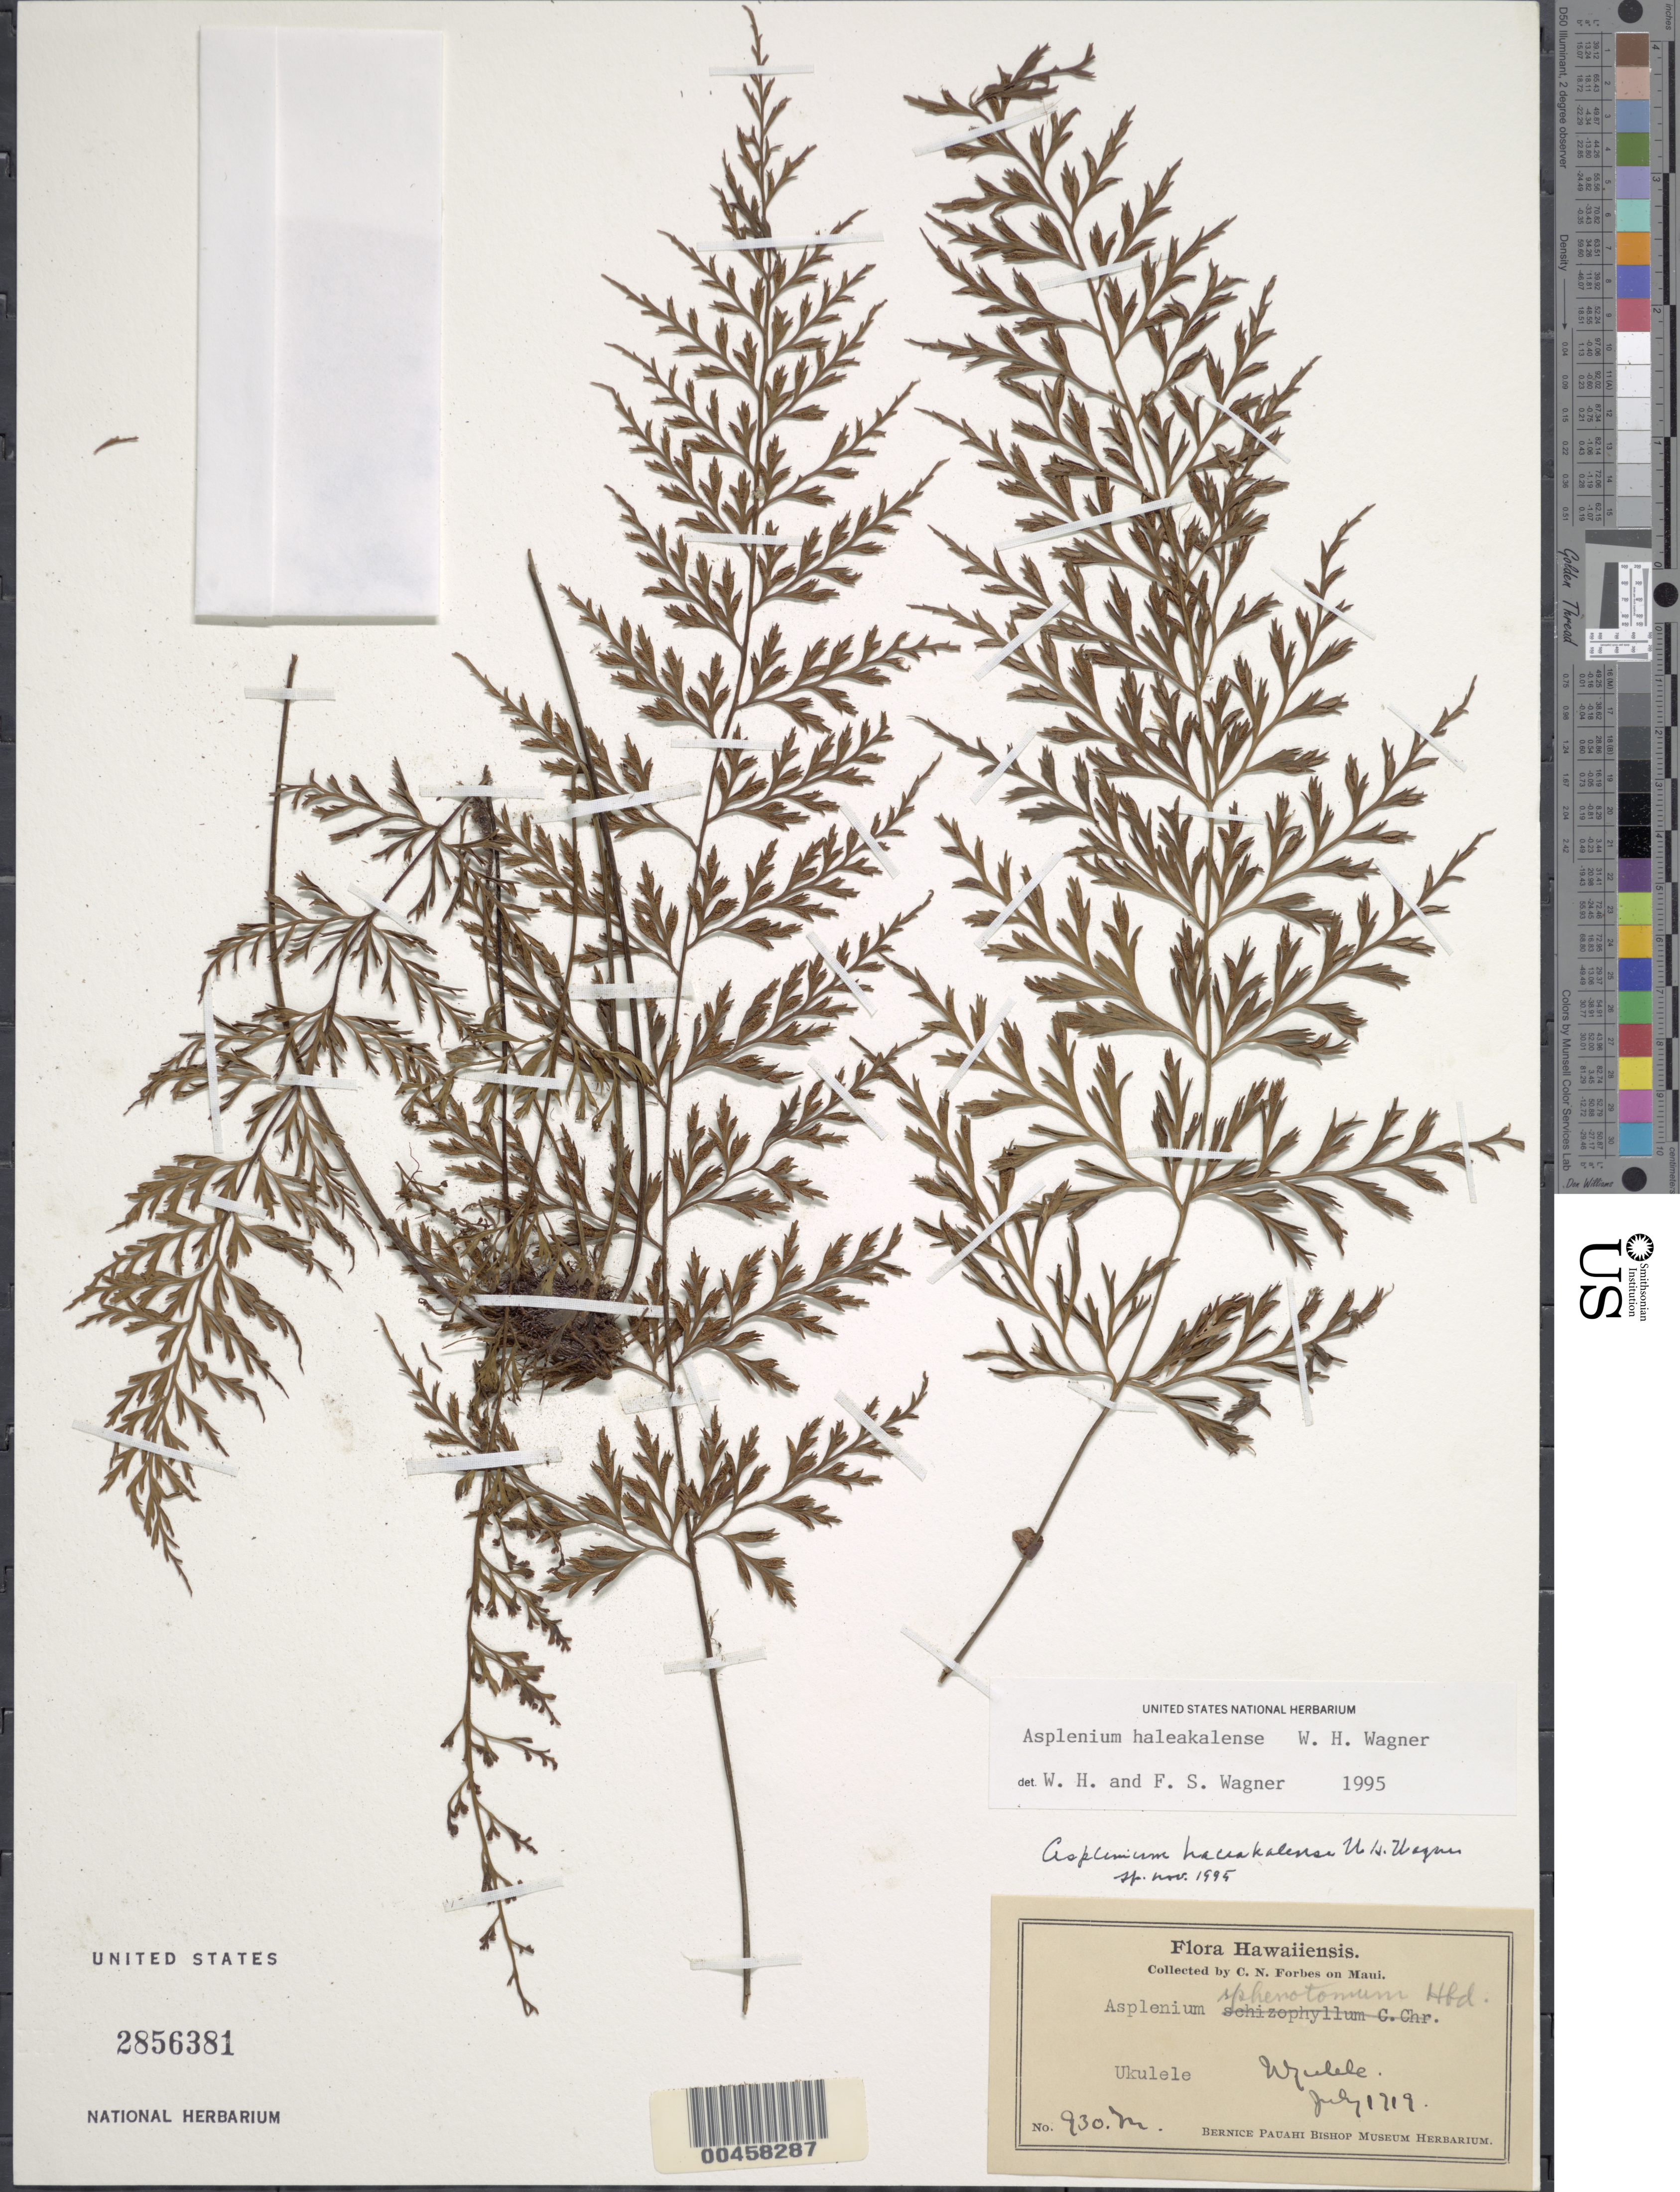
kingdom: Plantae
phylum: Tracheophyta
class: Polypodiopsida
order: Polypodiales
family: Aspleniaceae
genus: Asplenium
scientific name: Asplenium haleakalense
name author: W.H. Wagner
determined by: Wagner, W. L.; Wagner, F. S.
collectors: C. N. Forbes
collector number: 930.M.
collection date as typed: Jul 1919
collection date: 1919-07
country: United States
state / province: Hawaii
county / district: Maui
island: Maui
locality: Ukulele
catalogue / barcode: US 2856381